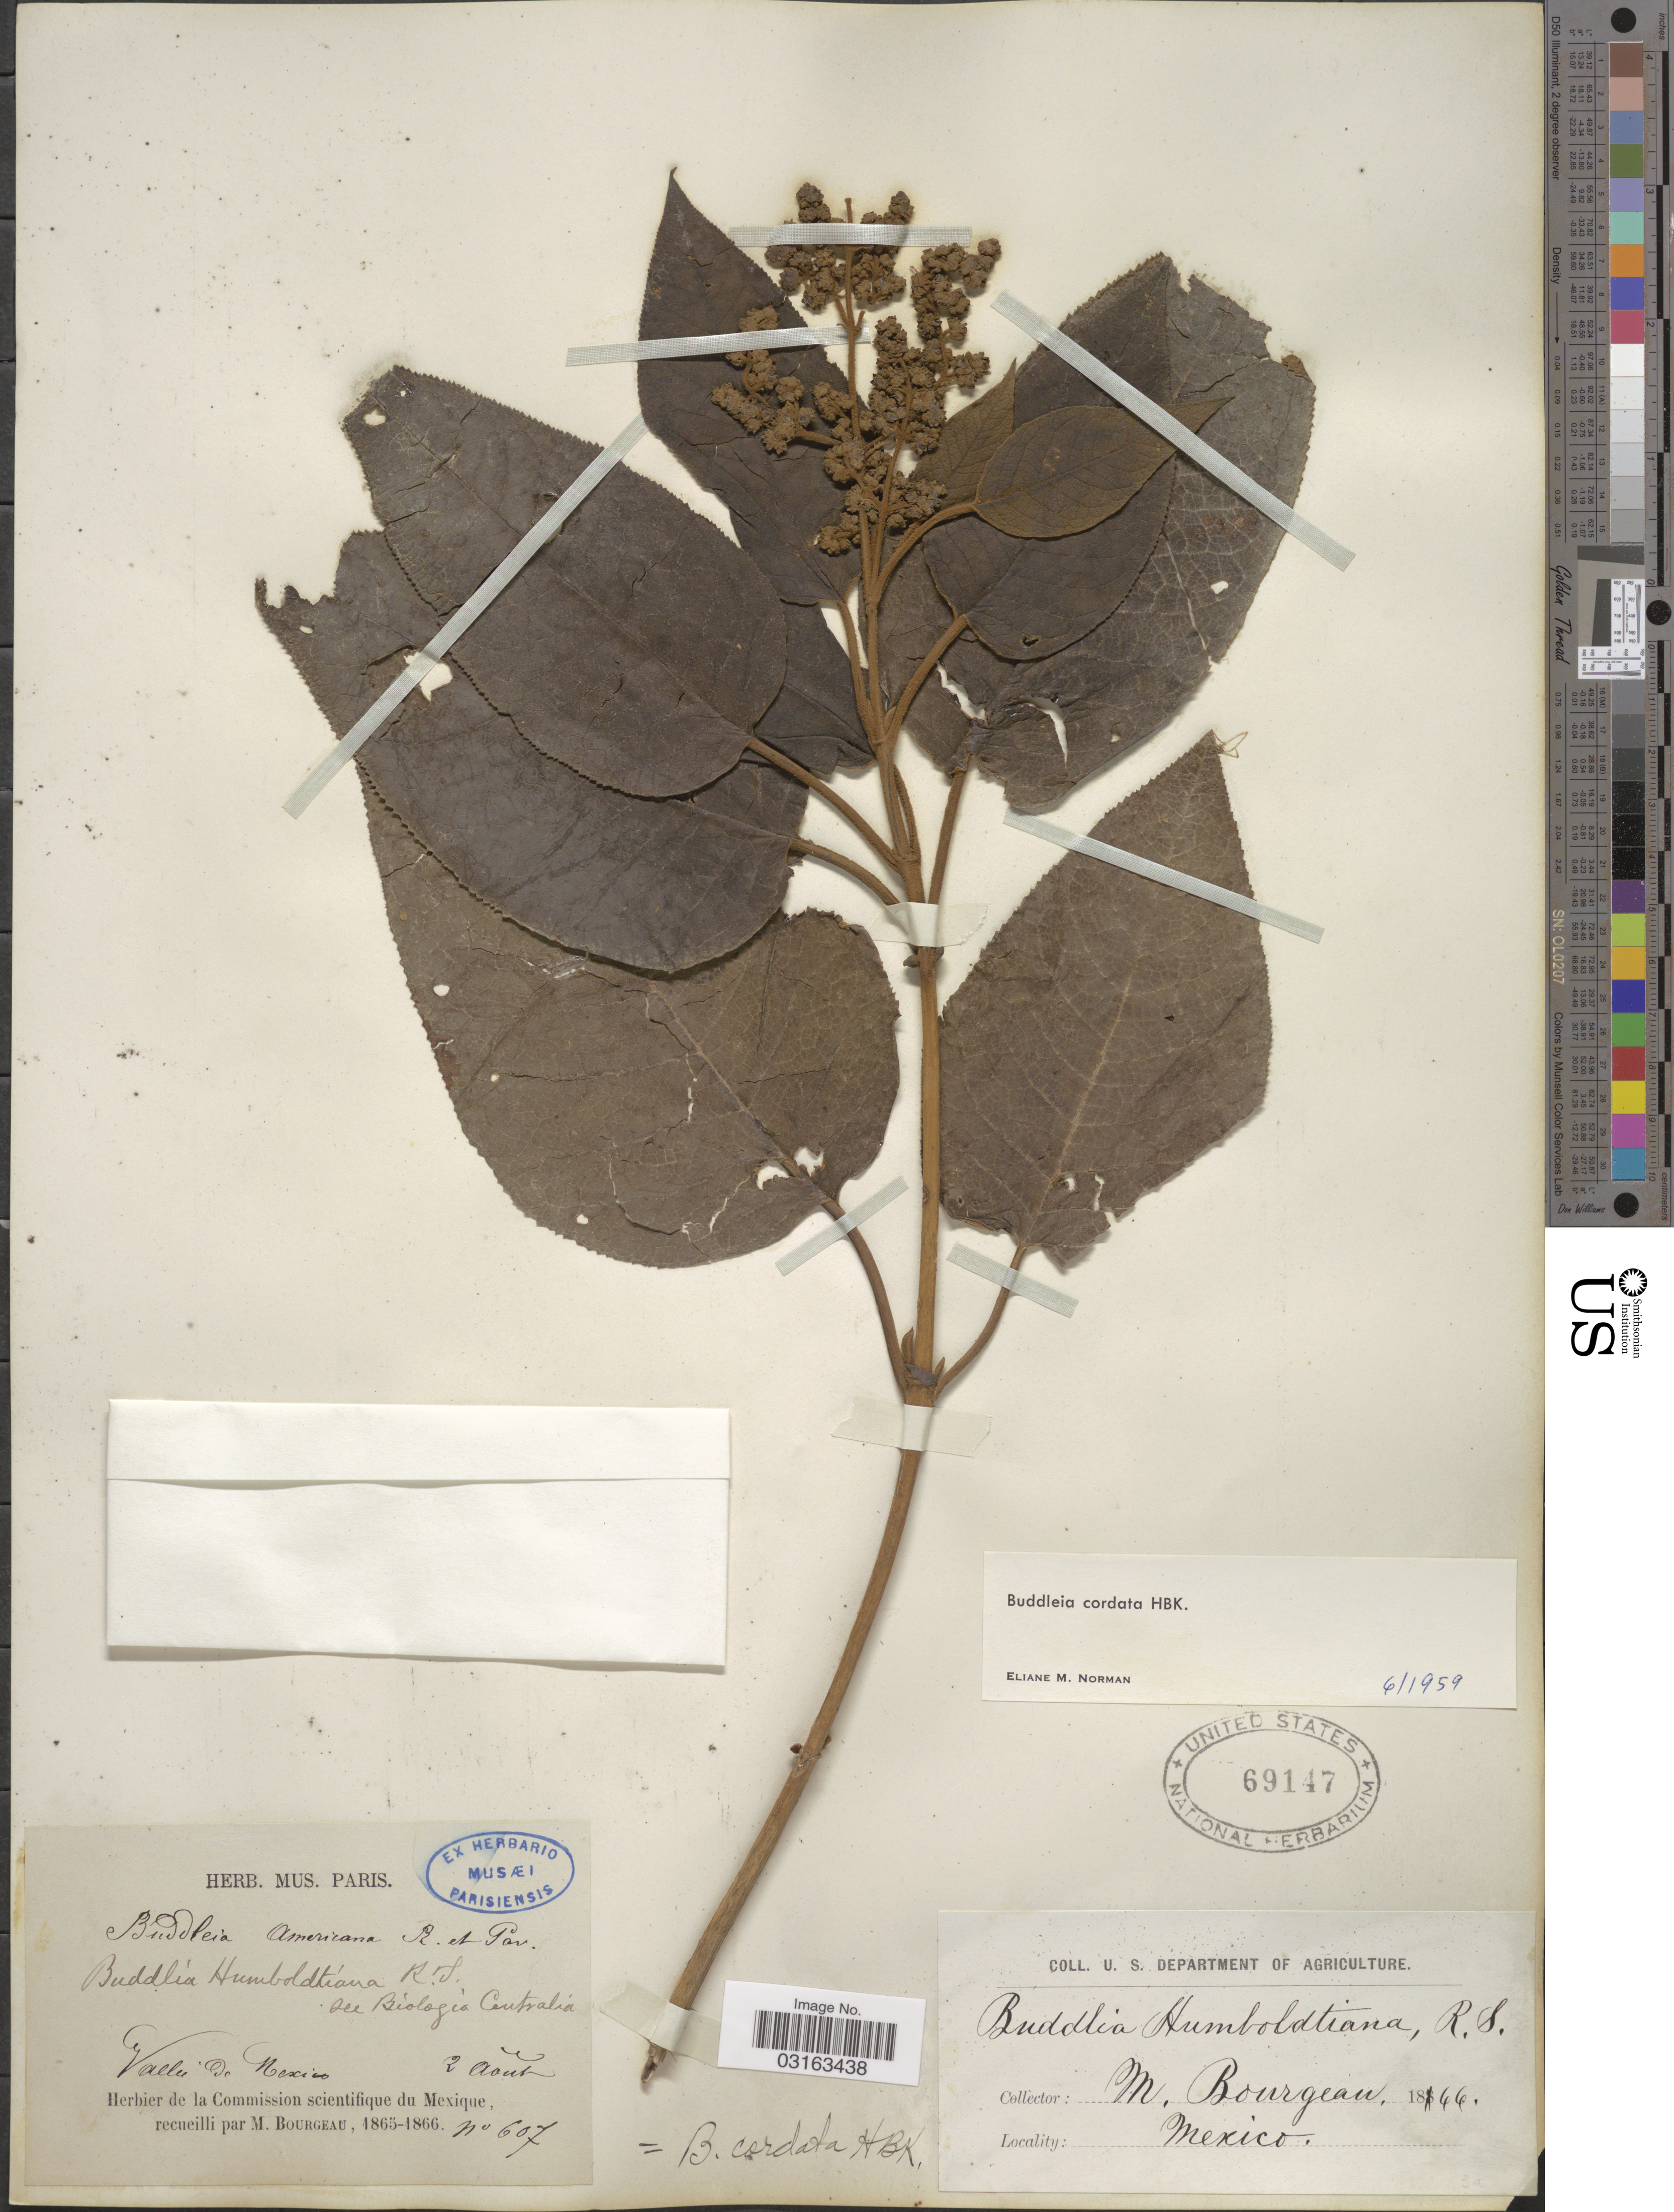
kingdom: Plantae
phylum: Tracheophyta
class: Magnoliopsida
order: Lamiales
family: Scrophulariaceae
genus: Buddleja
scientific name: Buddleja cordata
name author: Kunth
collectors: M. Bourgeau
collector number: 607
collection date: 1866-08-02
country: Mexico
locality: Vallee de Mexico.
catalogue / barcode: US 69147